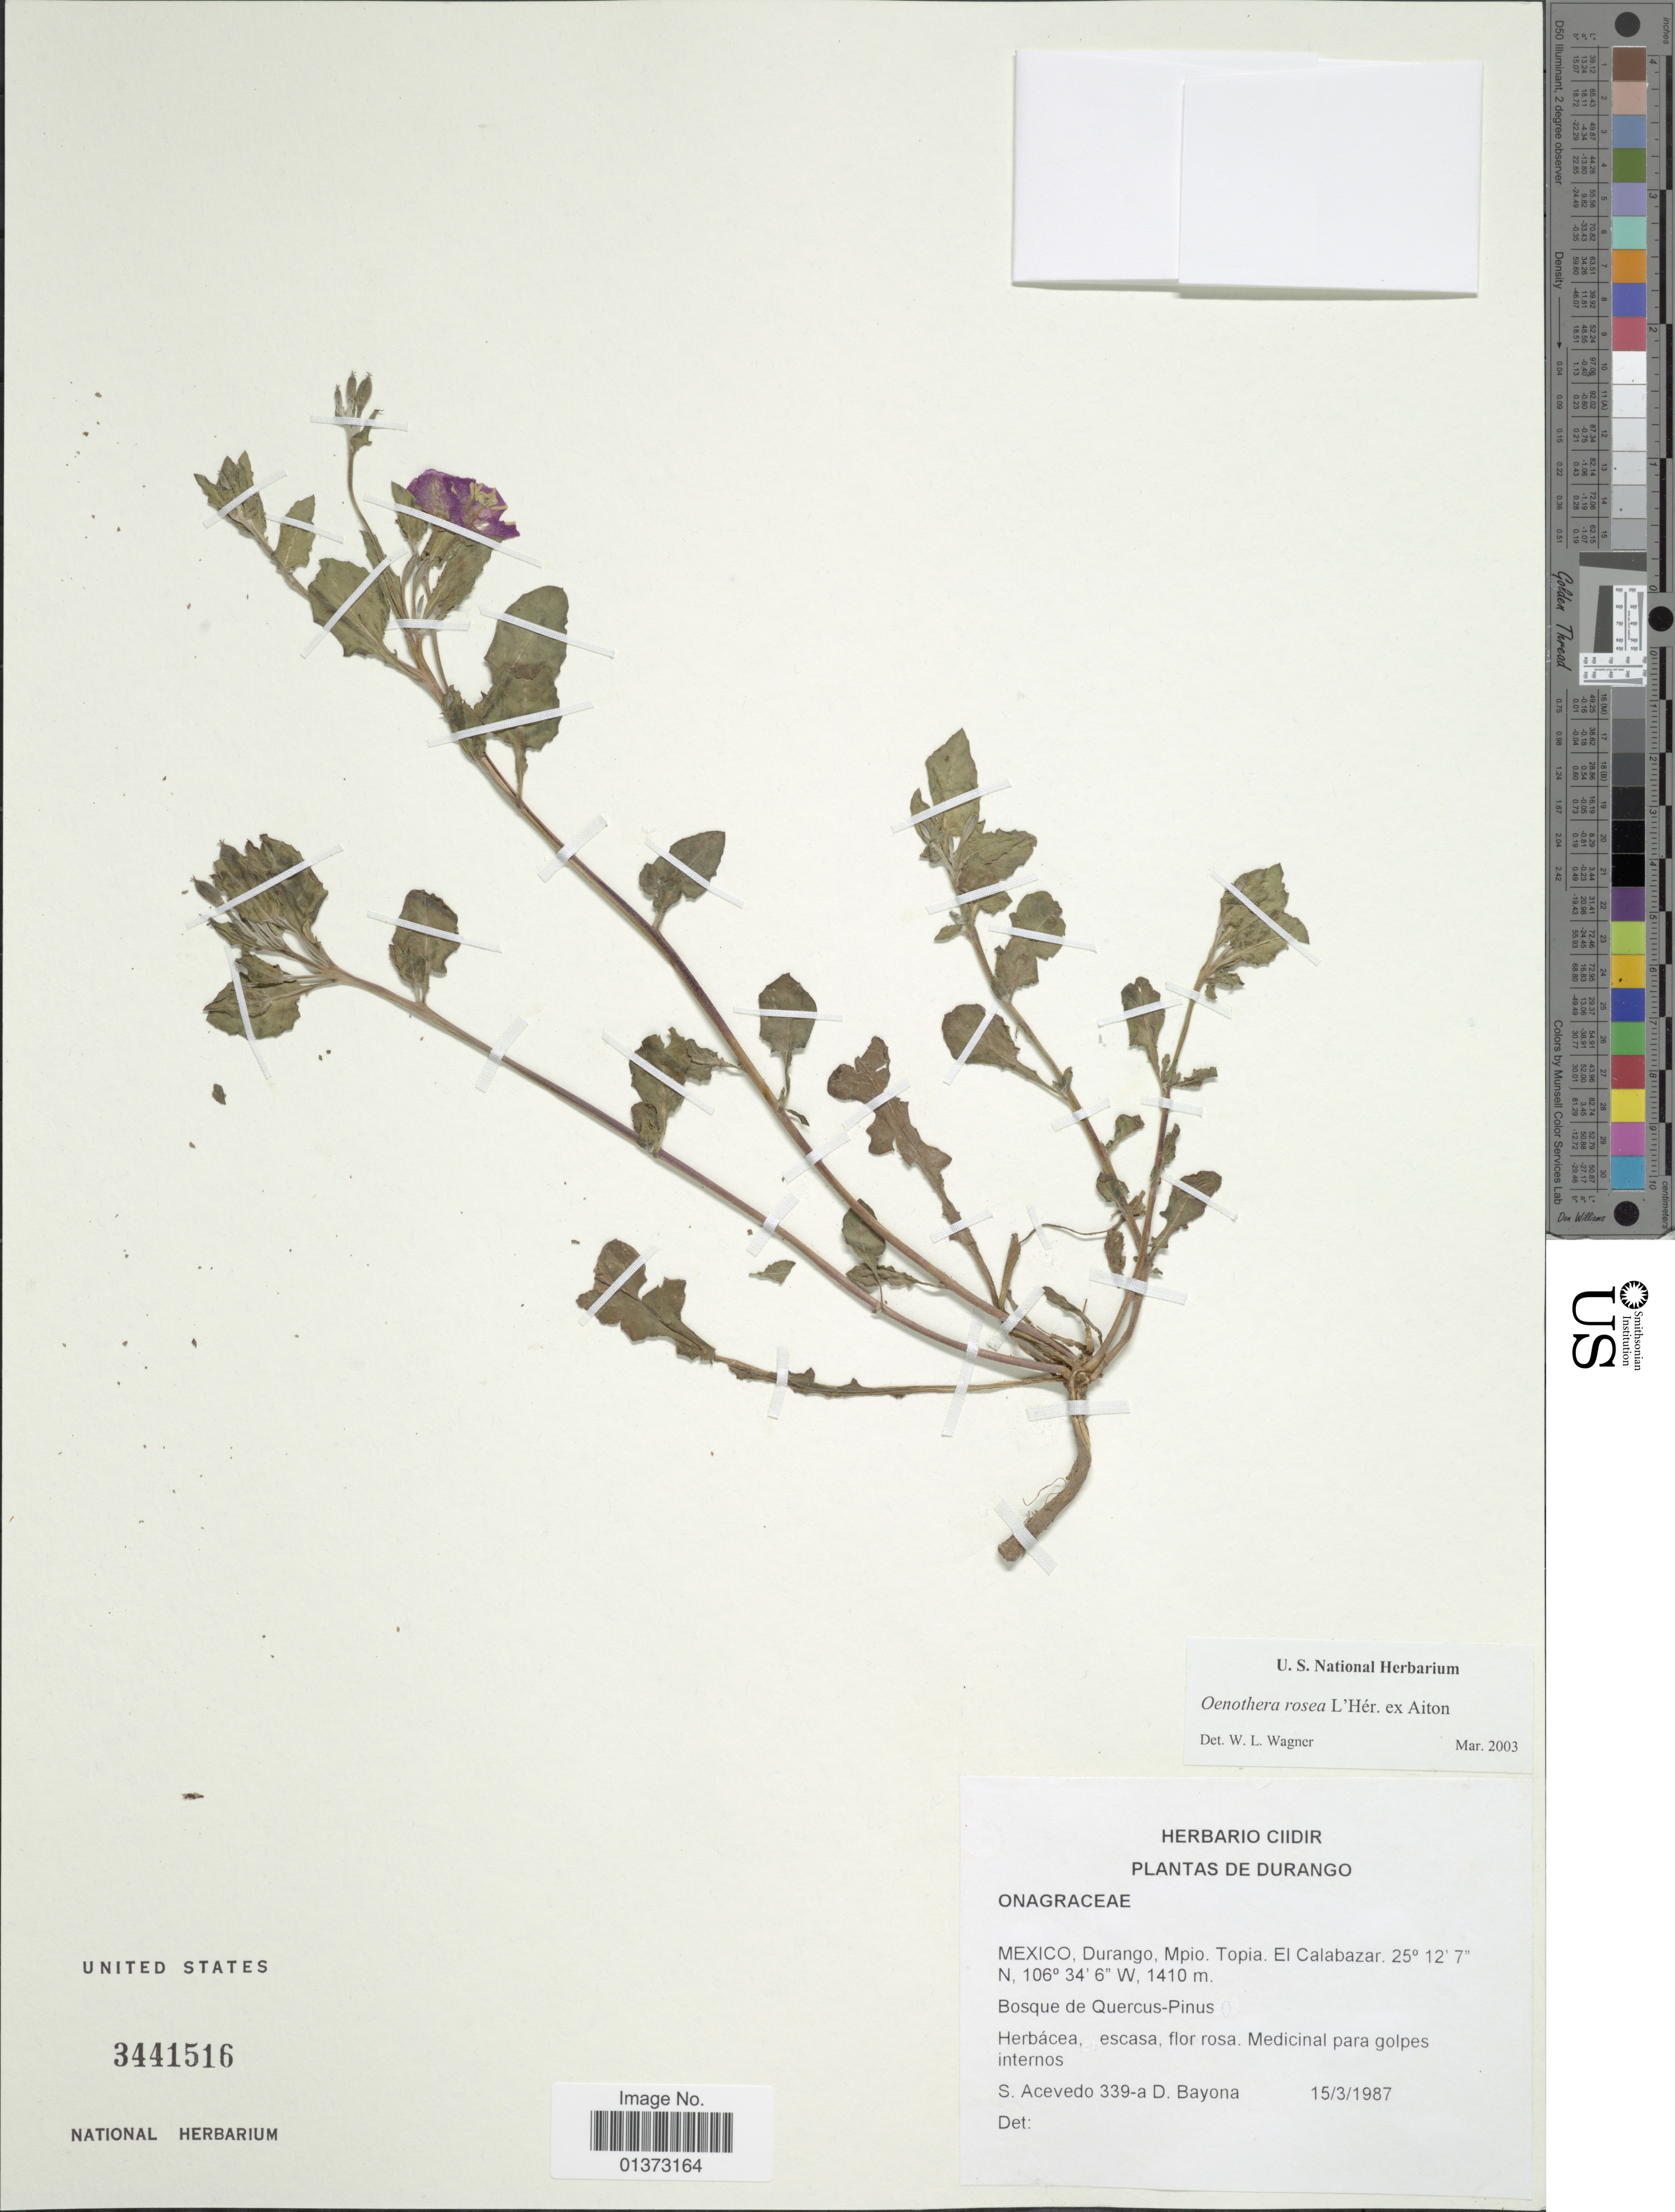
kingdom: Plantae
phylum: Tracheophyta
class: Magnoliopsida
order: Myrtales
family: Onagraceae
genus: Oenothera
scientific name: Oenothera rosea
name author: L'Hér. ex Aiton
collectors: S. Acevedo & D. Bayona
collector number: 339-a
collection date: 1987-03-15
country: Mexico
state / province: Durango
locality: Mpio. Topia, El Calabazar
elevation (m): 1410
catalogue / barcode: US 3441516